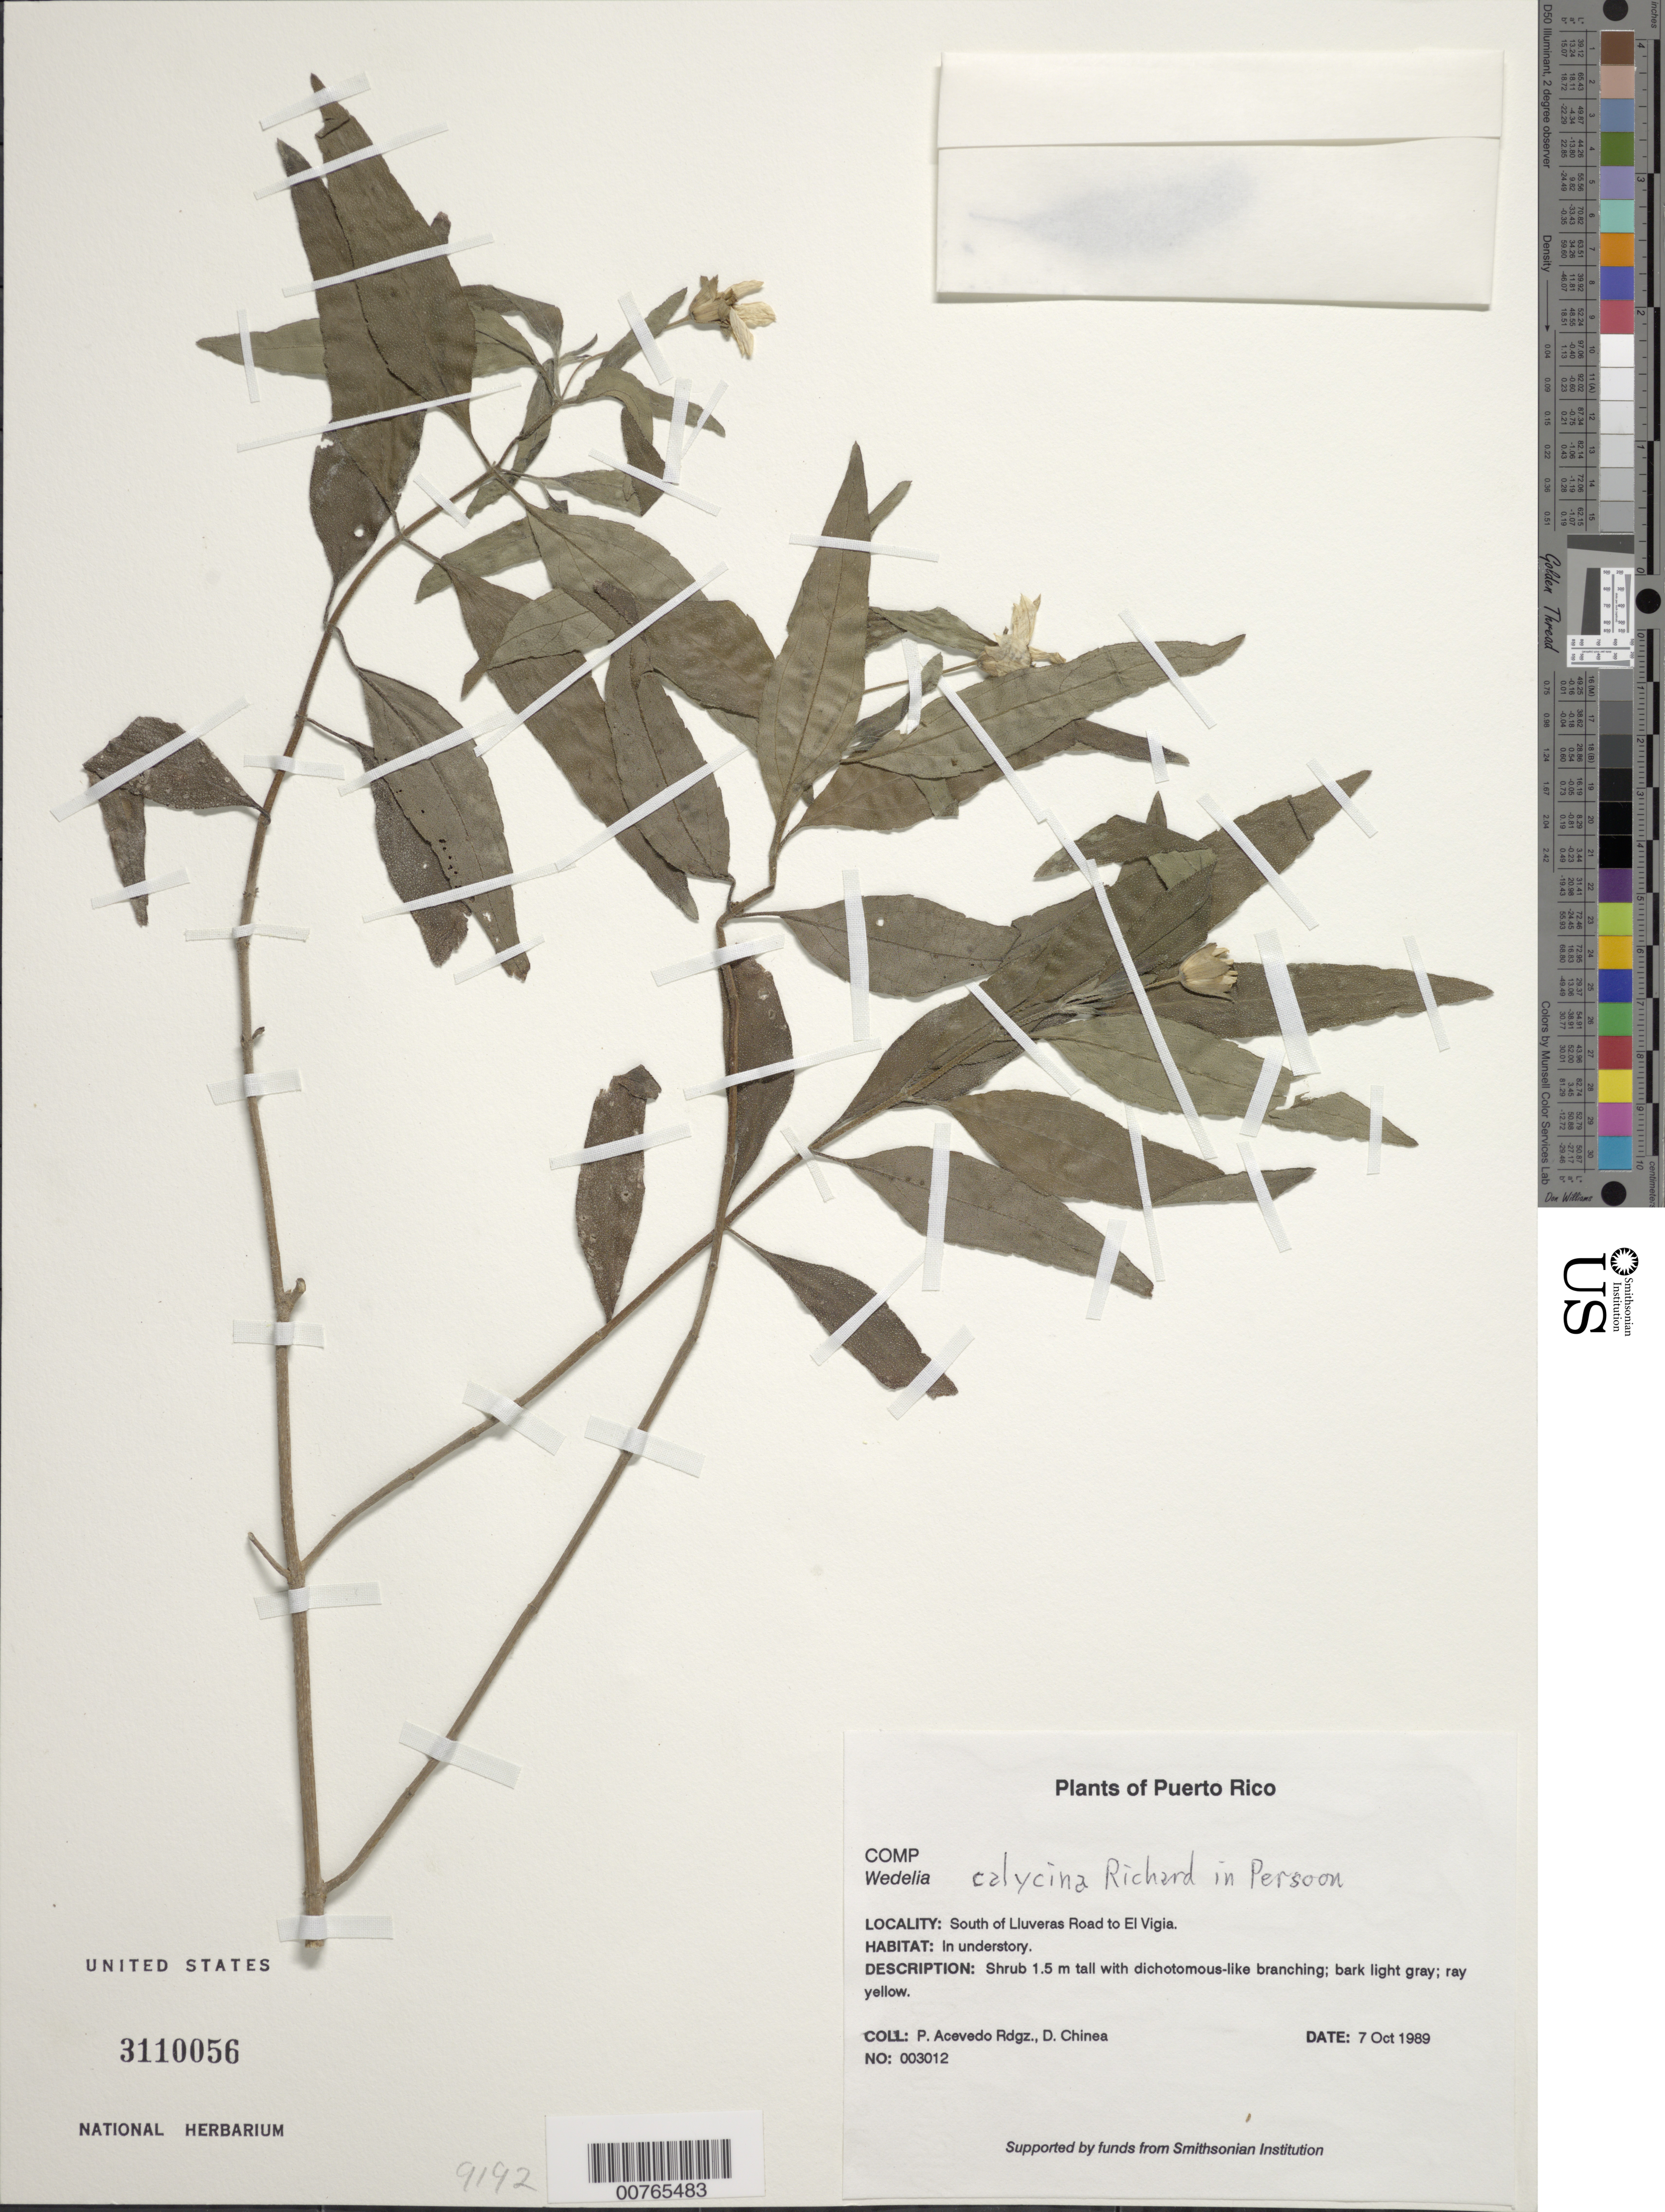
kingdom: Plantae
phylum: Tracheophyta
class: Magnoliopsida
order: Asterales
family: Asteraceae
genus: Wedelia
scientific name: Wedelia calycina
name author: Rich.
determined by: Robinson, Harold E., (US)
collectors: P. Acevedo-Rodr. & D. Chinea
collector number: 3012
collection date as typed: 07 Oct 1989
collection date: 1989-10-07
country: Puerto Rico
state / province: Guánica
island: Puerto Rico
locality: Guánica; Guánica Forest Reserve, south of Lluveras Road to El Vigia.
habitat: In understory.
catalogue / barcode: US 3110056